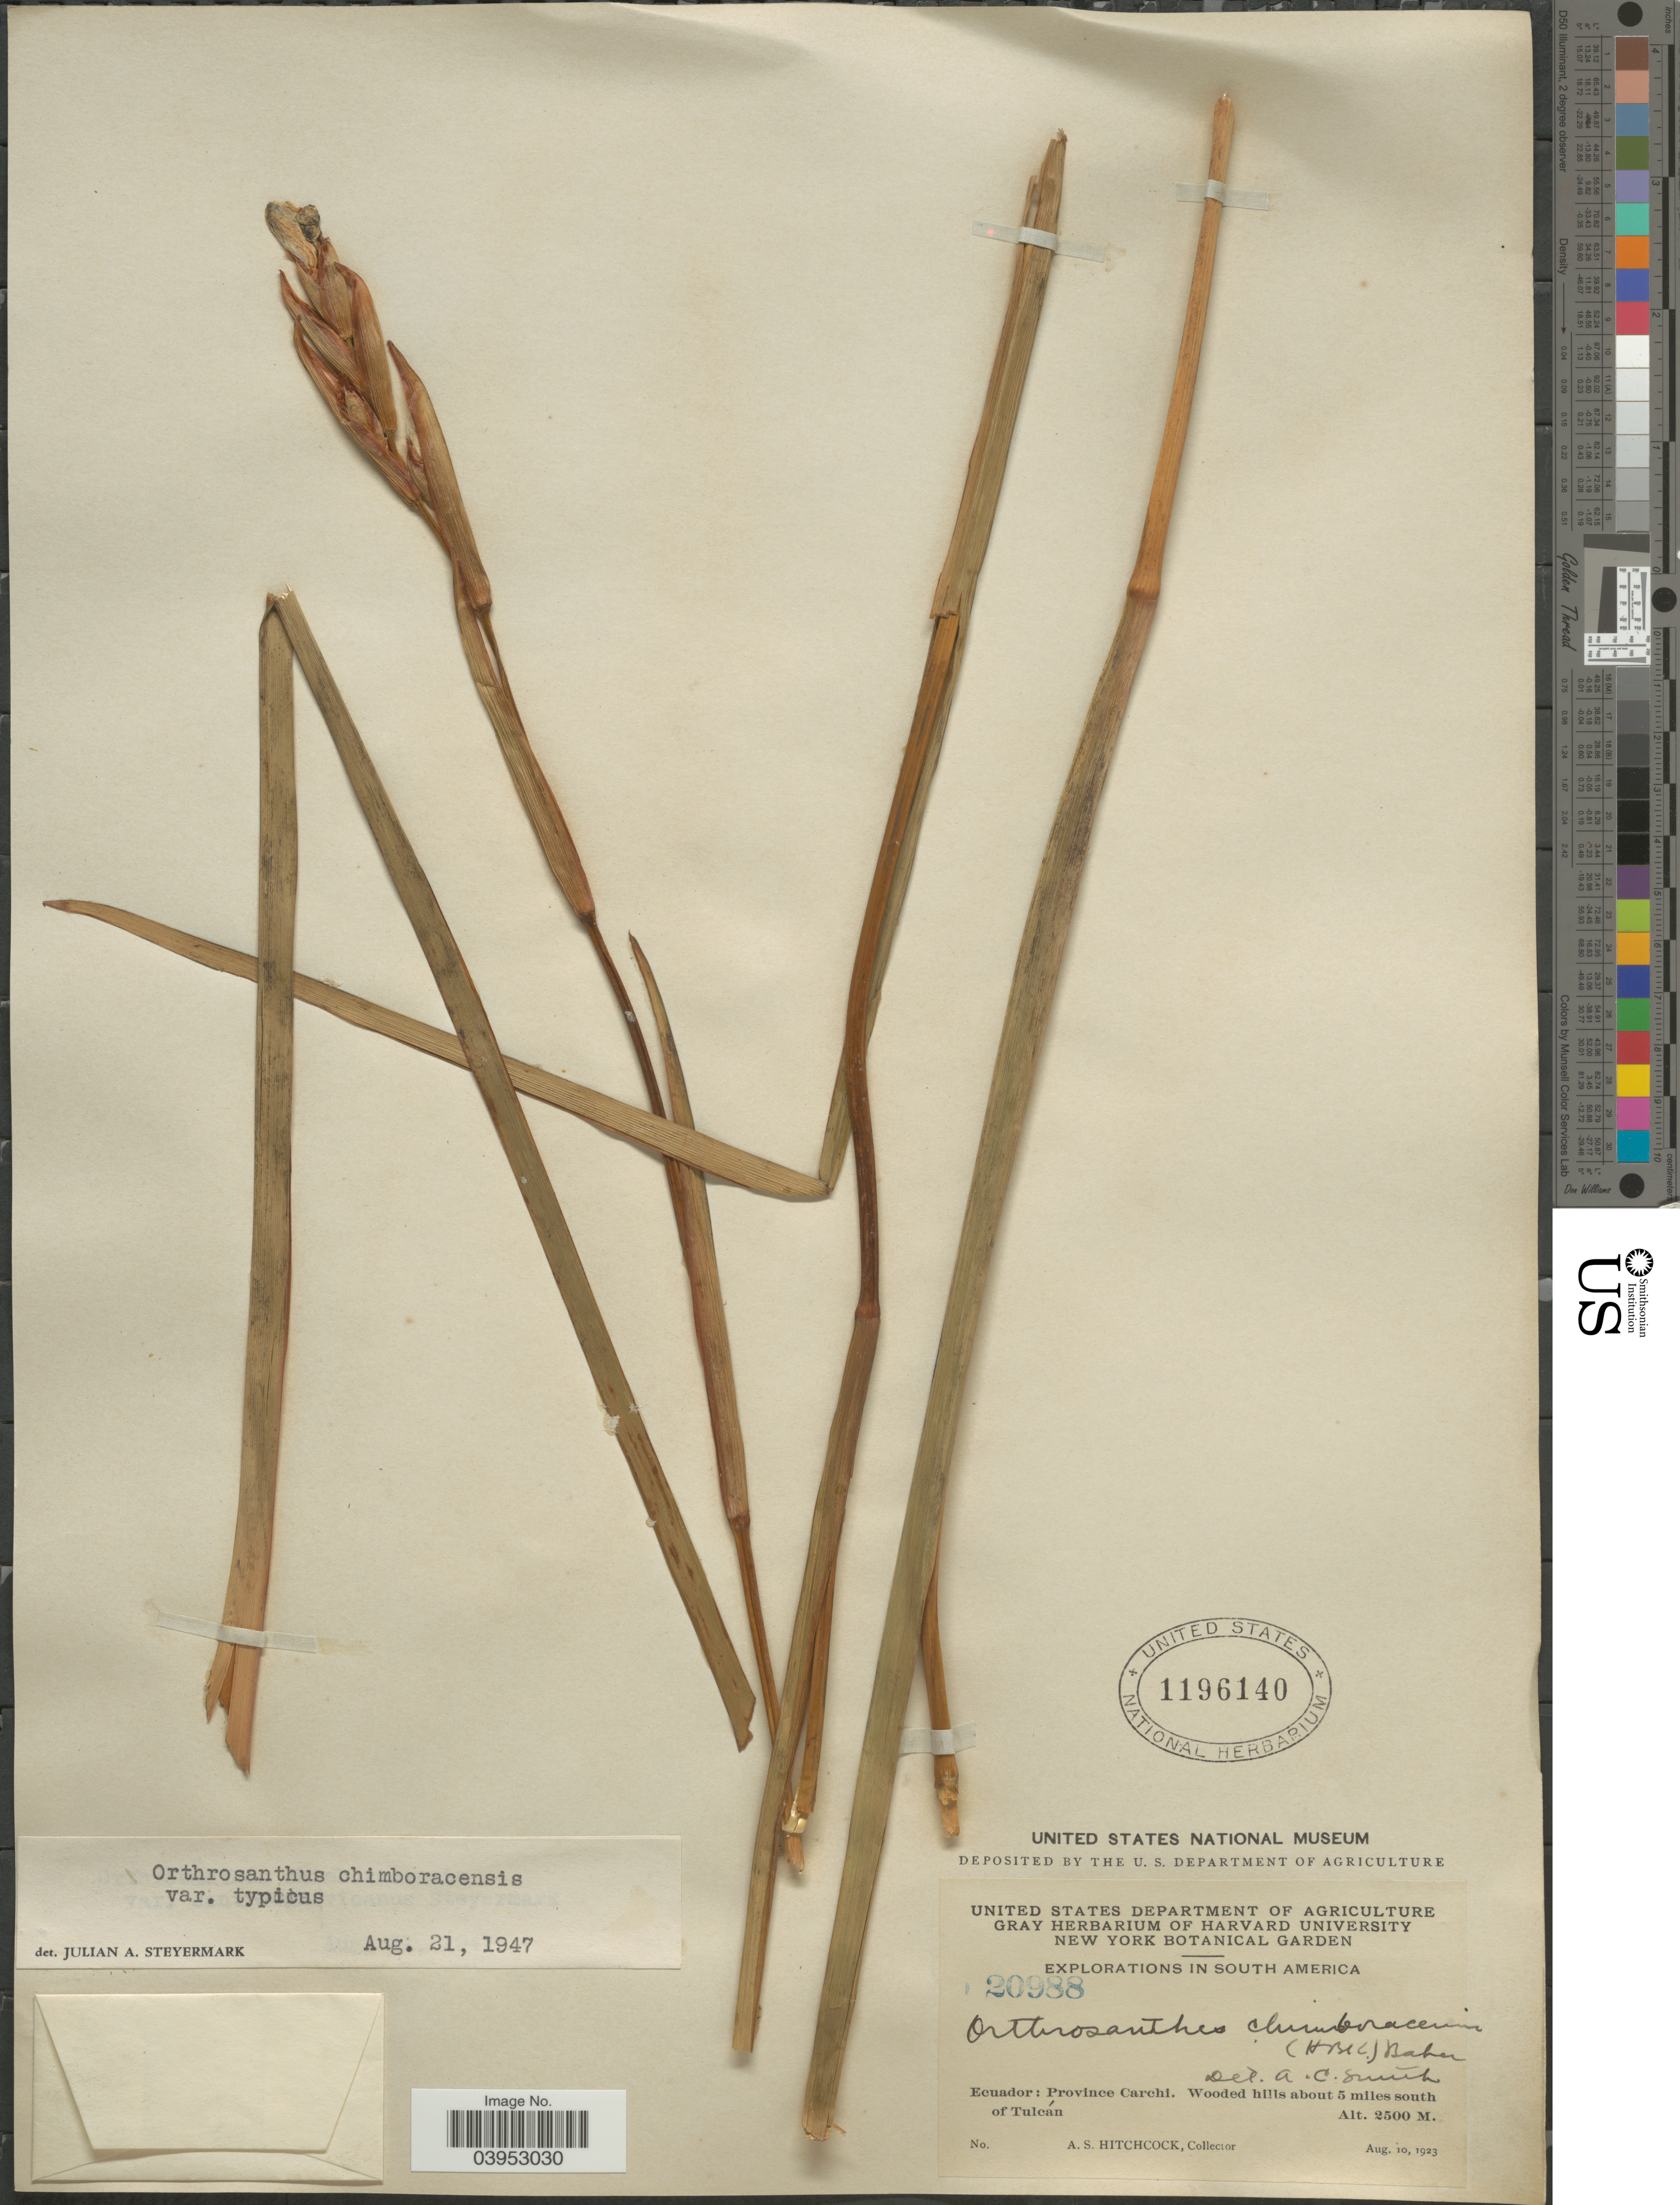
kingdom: Plantae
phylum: Tracheophyta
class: Liliopsida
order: Asparagales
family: Iridaceae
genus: Orthrosanthus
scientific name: Orthrosanthus chimboracensis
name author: (Kunth) Baker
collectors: A. S. Hitchcock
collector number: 20988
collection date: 1923-08-10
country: Ecuador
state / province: Carchi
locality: Wooded hills about 5 miles south of Tulcán.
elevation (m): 2500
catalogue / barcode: US 1196140